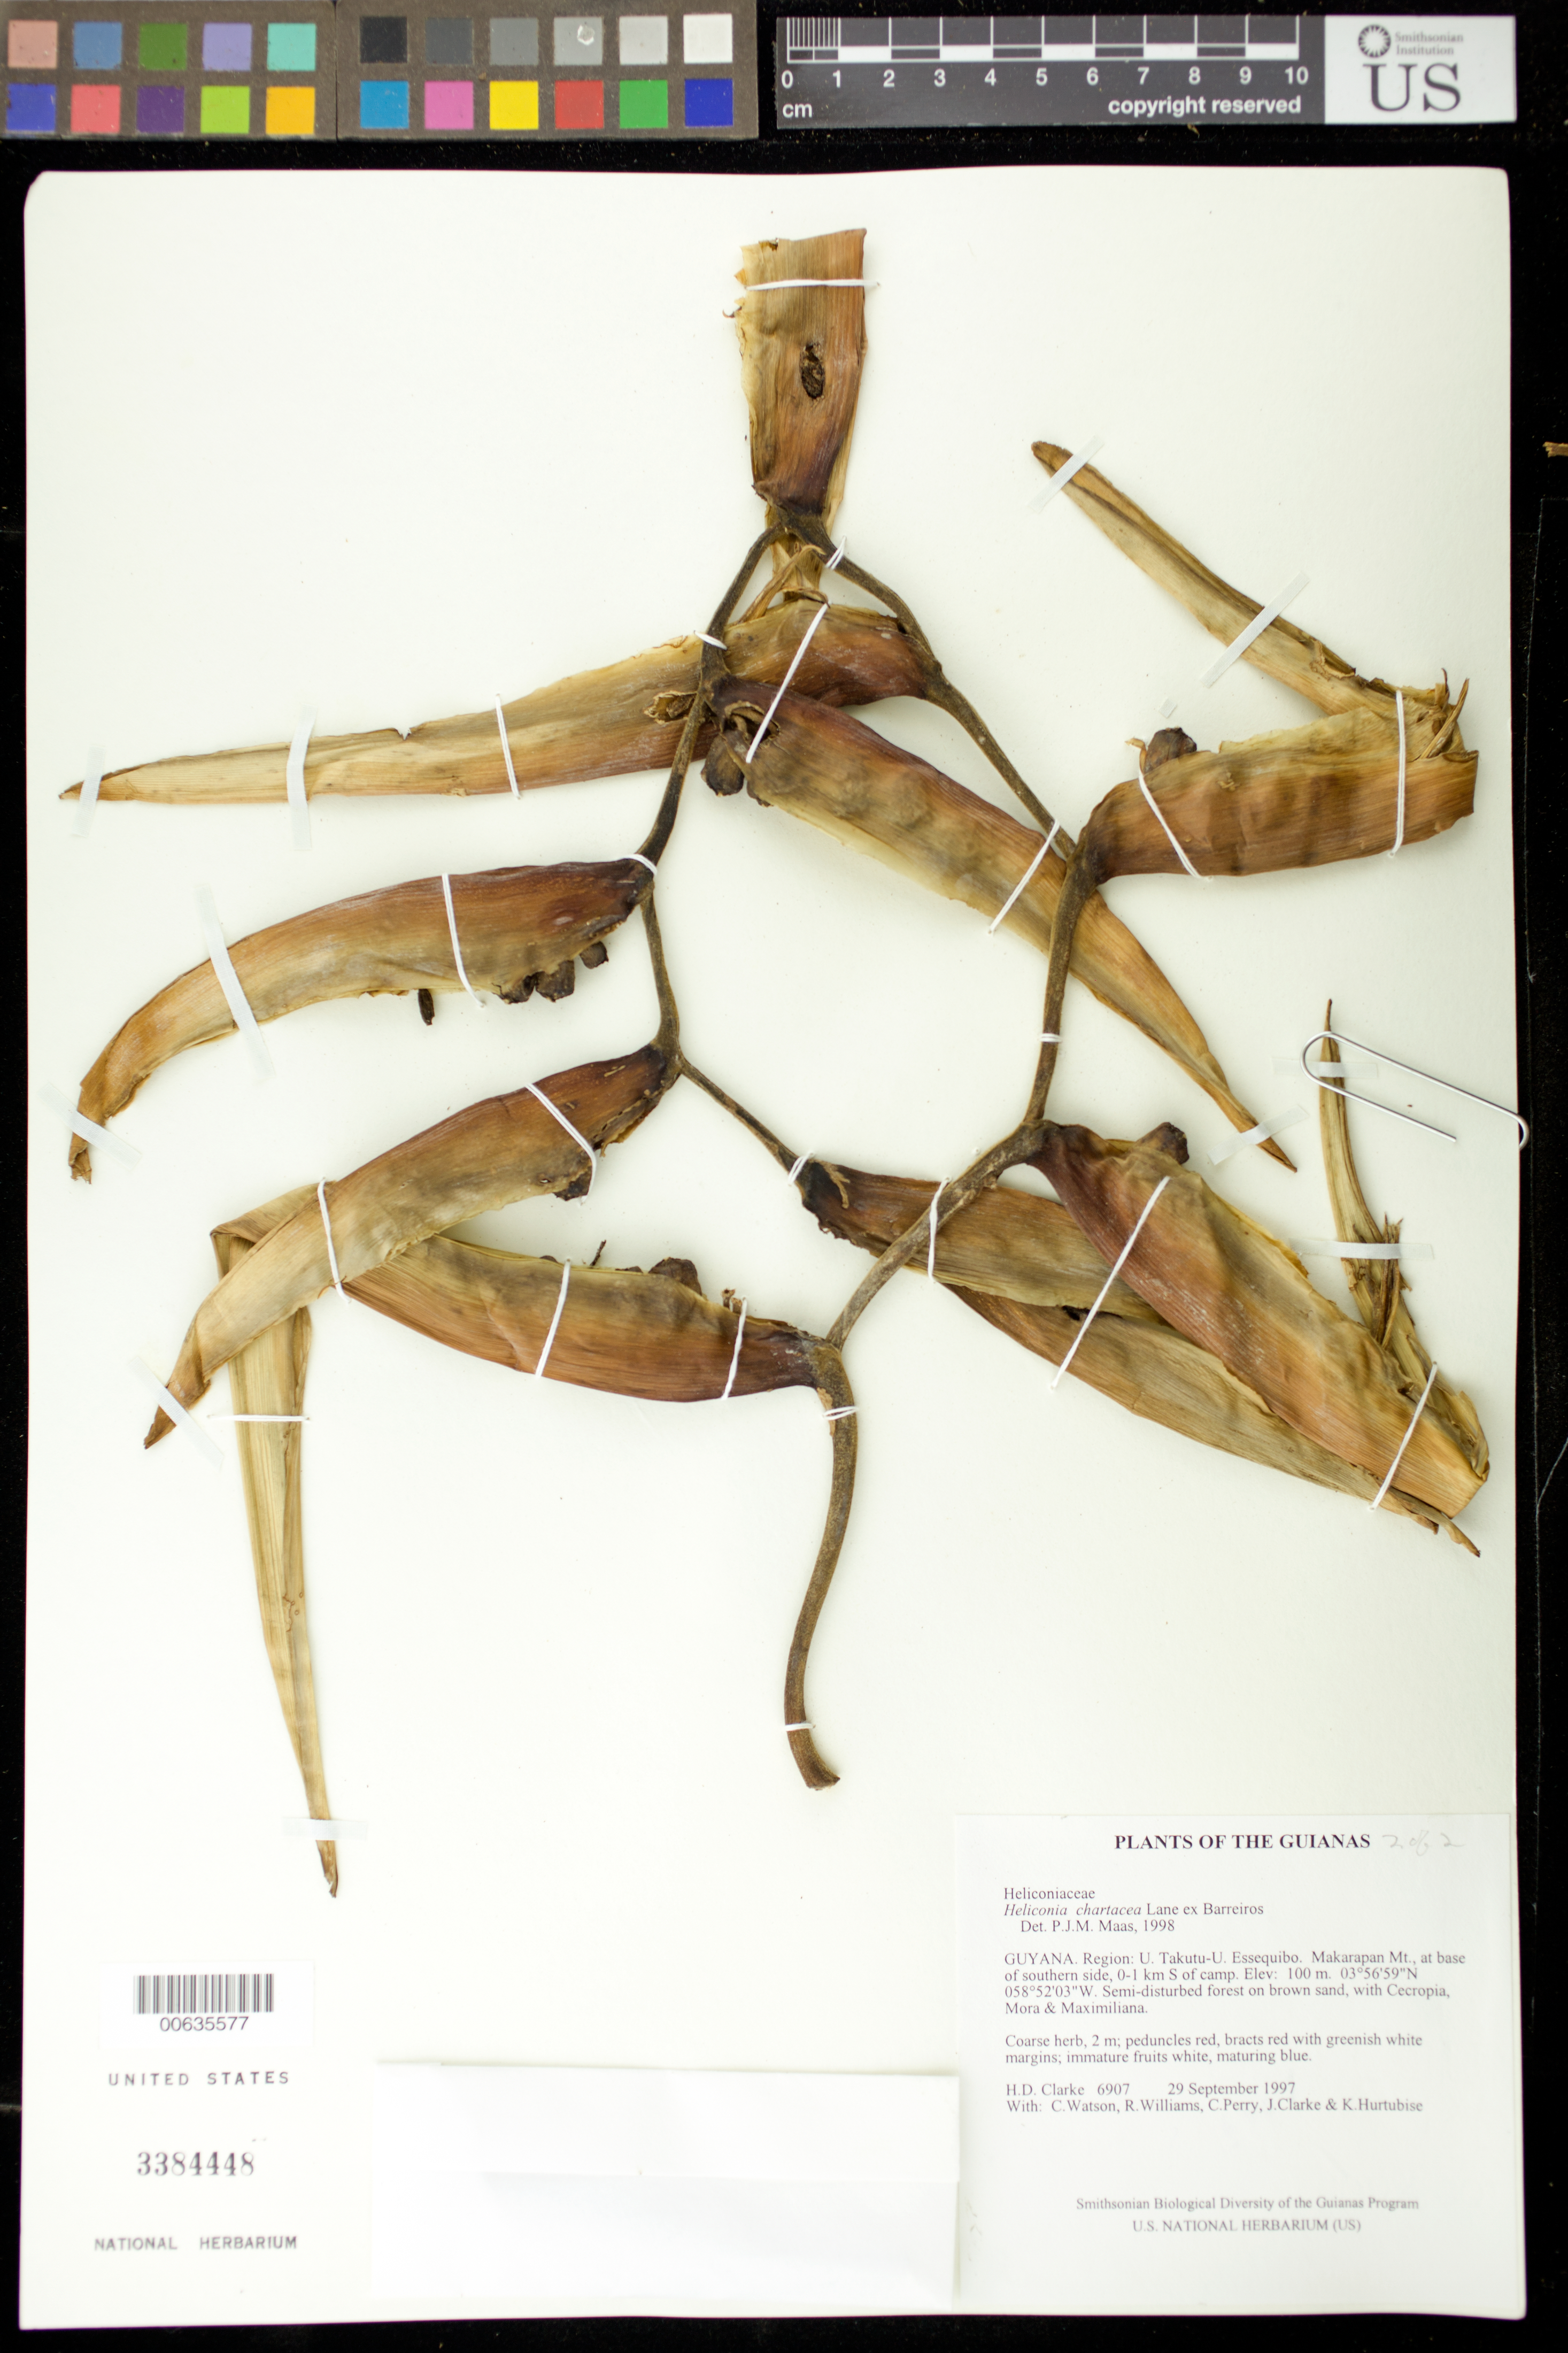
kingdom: Plantae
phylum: Tracheophyta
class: Liliopsida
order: Zingiberales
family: Heliconiaceae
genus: Heliconia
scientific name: Heliconia chartacea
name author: Lane ex Barreiros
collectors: H. D. Clarke, C. Watson, R. Williams, C. Perry, J. Clarke & K. Hurtubise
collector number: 6907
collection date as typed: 29 September 1997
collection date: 1997-09-29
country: Guyana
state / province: U. Takutu-U. Essequibo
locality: Makarapan Mt., at base of southern side, 0-1 km S of camp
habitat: Semi-disturbed forest on brown sand, with Cecropia, Mora & Maximiliana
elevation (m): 100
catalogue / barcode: US 3384448